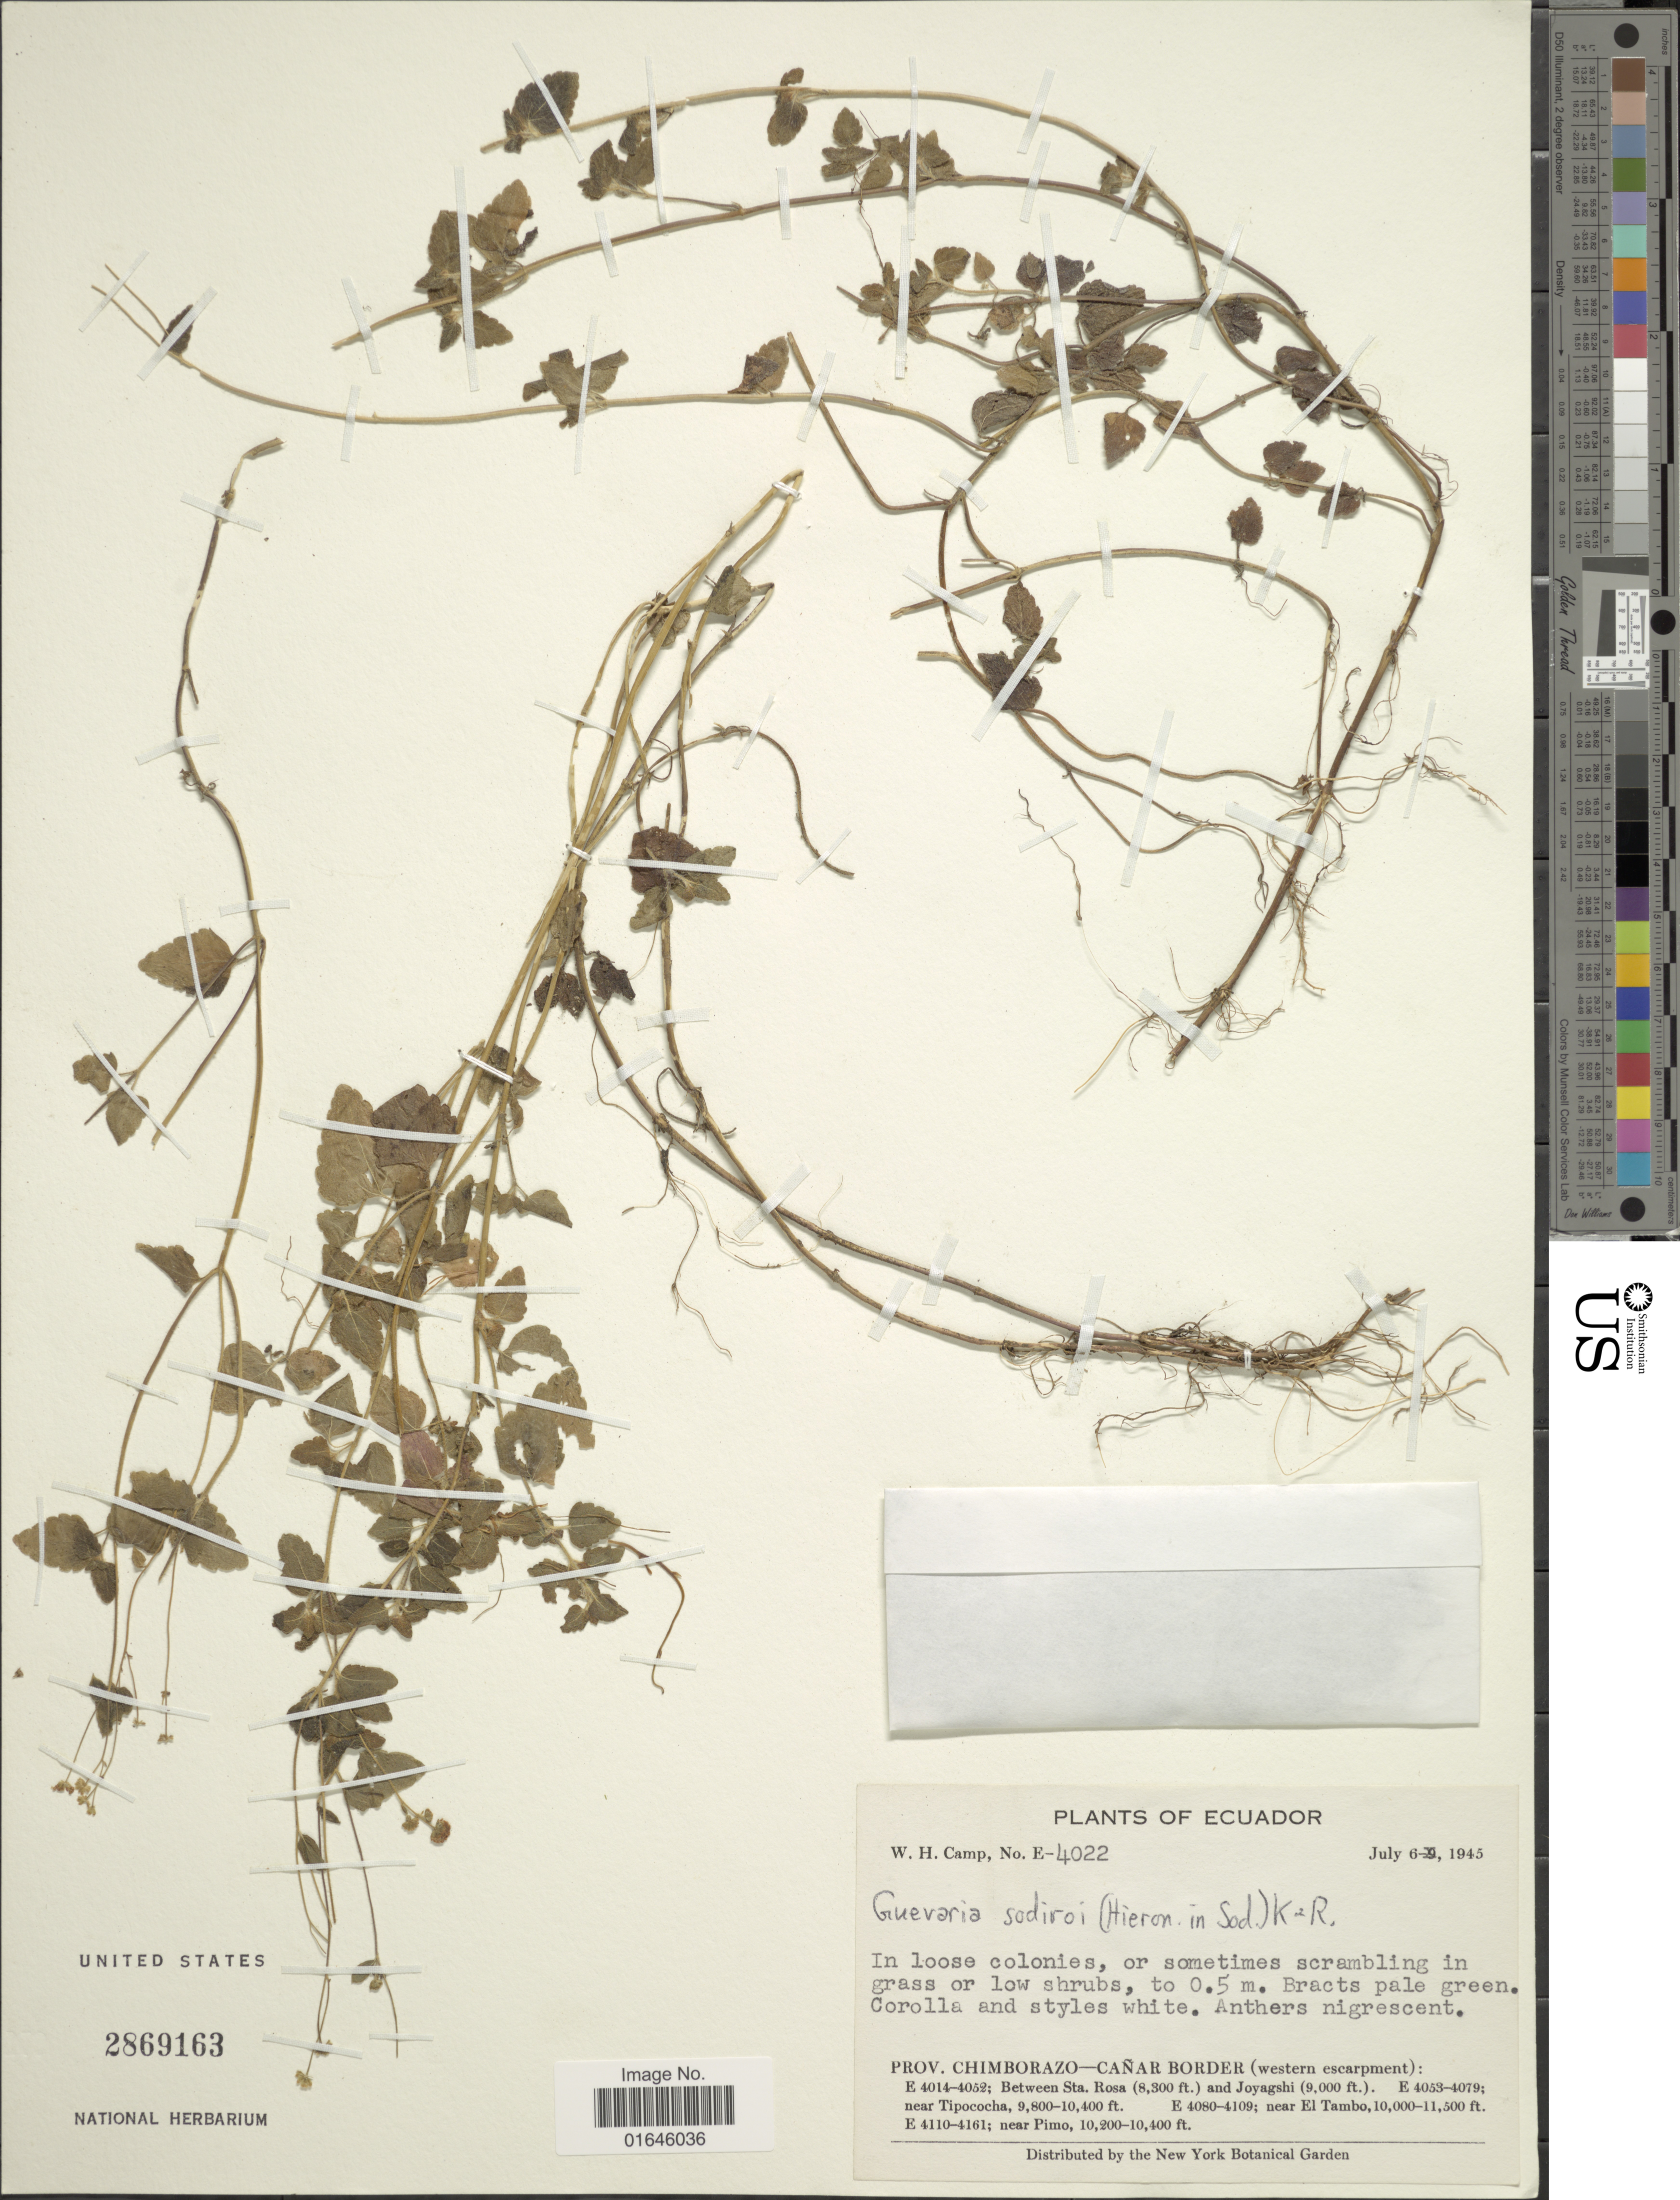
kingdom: Plantae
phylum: Tracheophyta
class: Magnoliopsida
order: Asterales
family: Asteraceae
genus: Guevaria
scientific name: Guevaria sodiroi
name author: (Hieron. in Sodiro) R.M. King & H. Rob.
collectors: W. H. Camp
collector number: E-4022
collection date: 1945-07-06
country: Ecuador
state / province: Chimborazo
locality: Canar Border (western escarpment): E 4014-4052: Between Sta. Rosa and Joyagshi. E. 4053-4079 near Tipococha, E-4080-4109, near El Tambo, E 4110-4161, near Pimo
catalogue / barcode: US 2869163